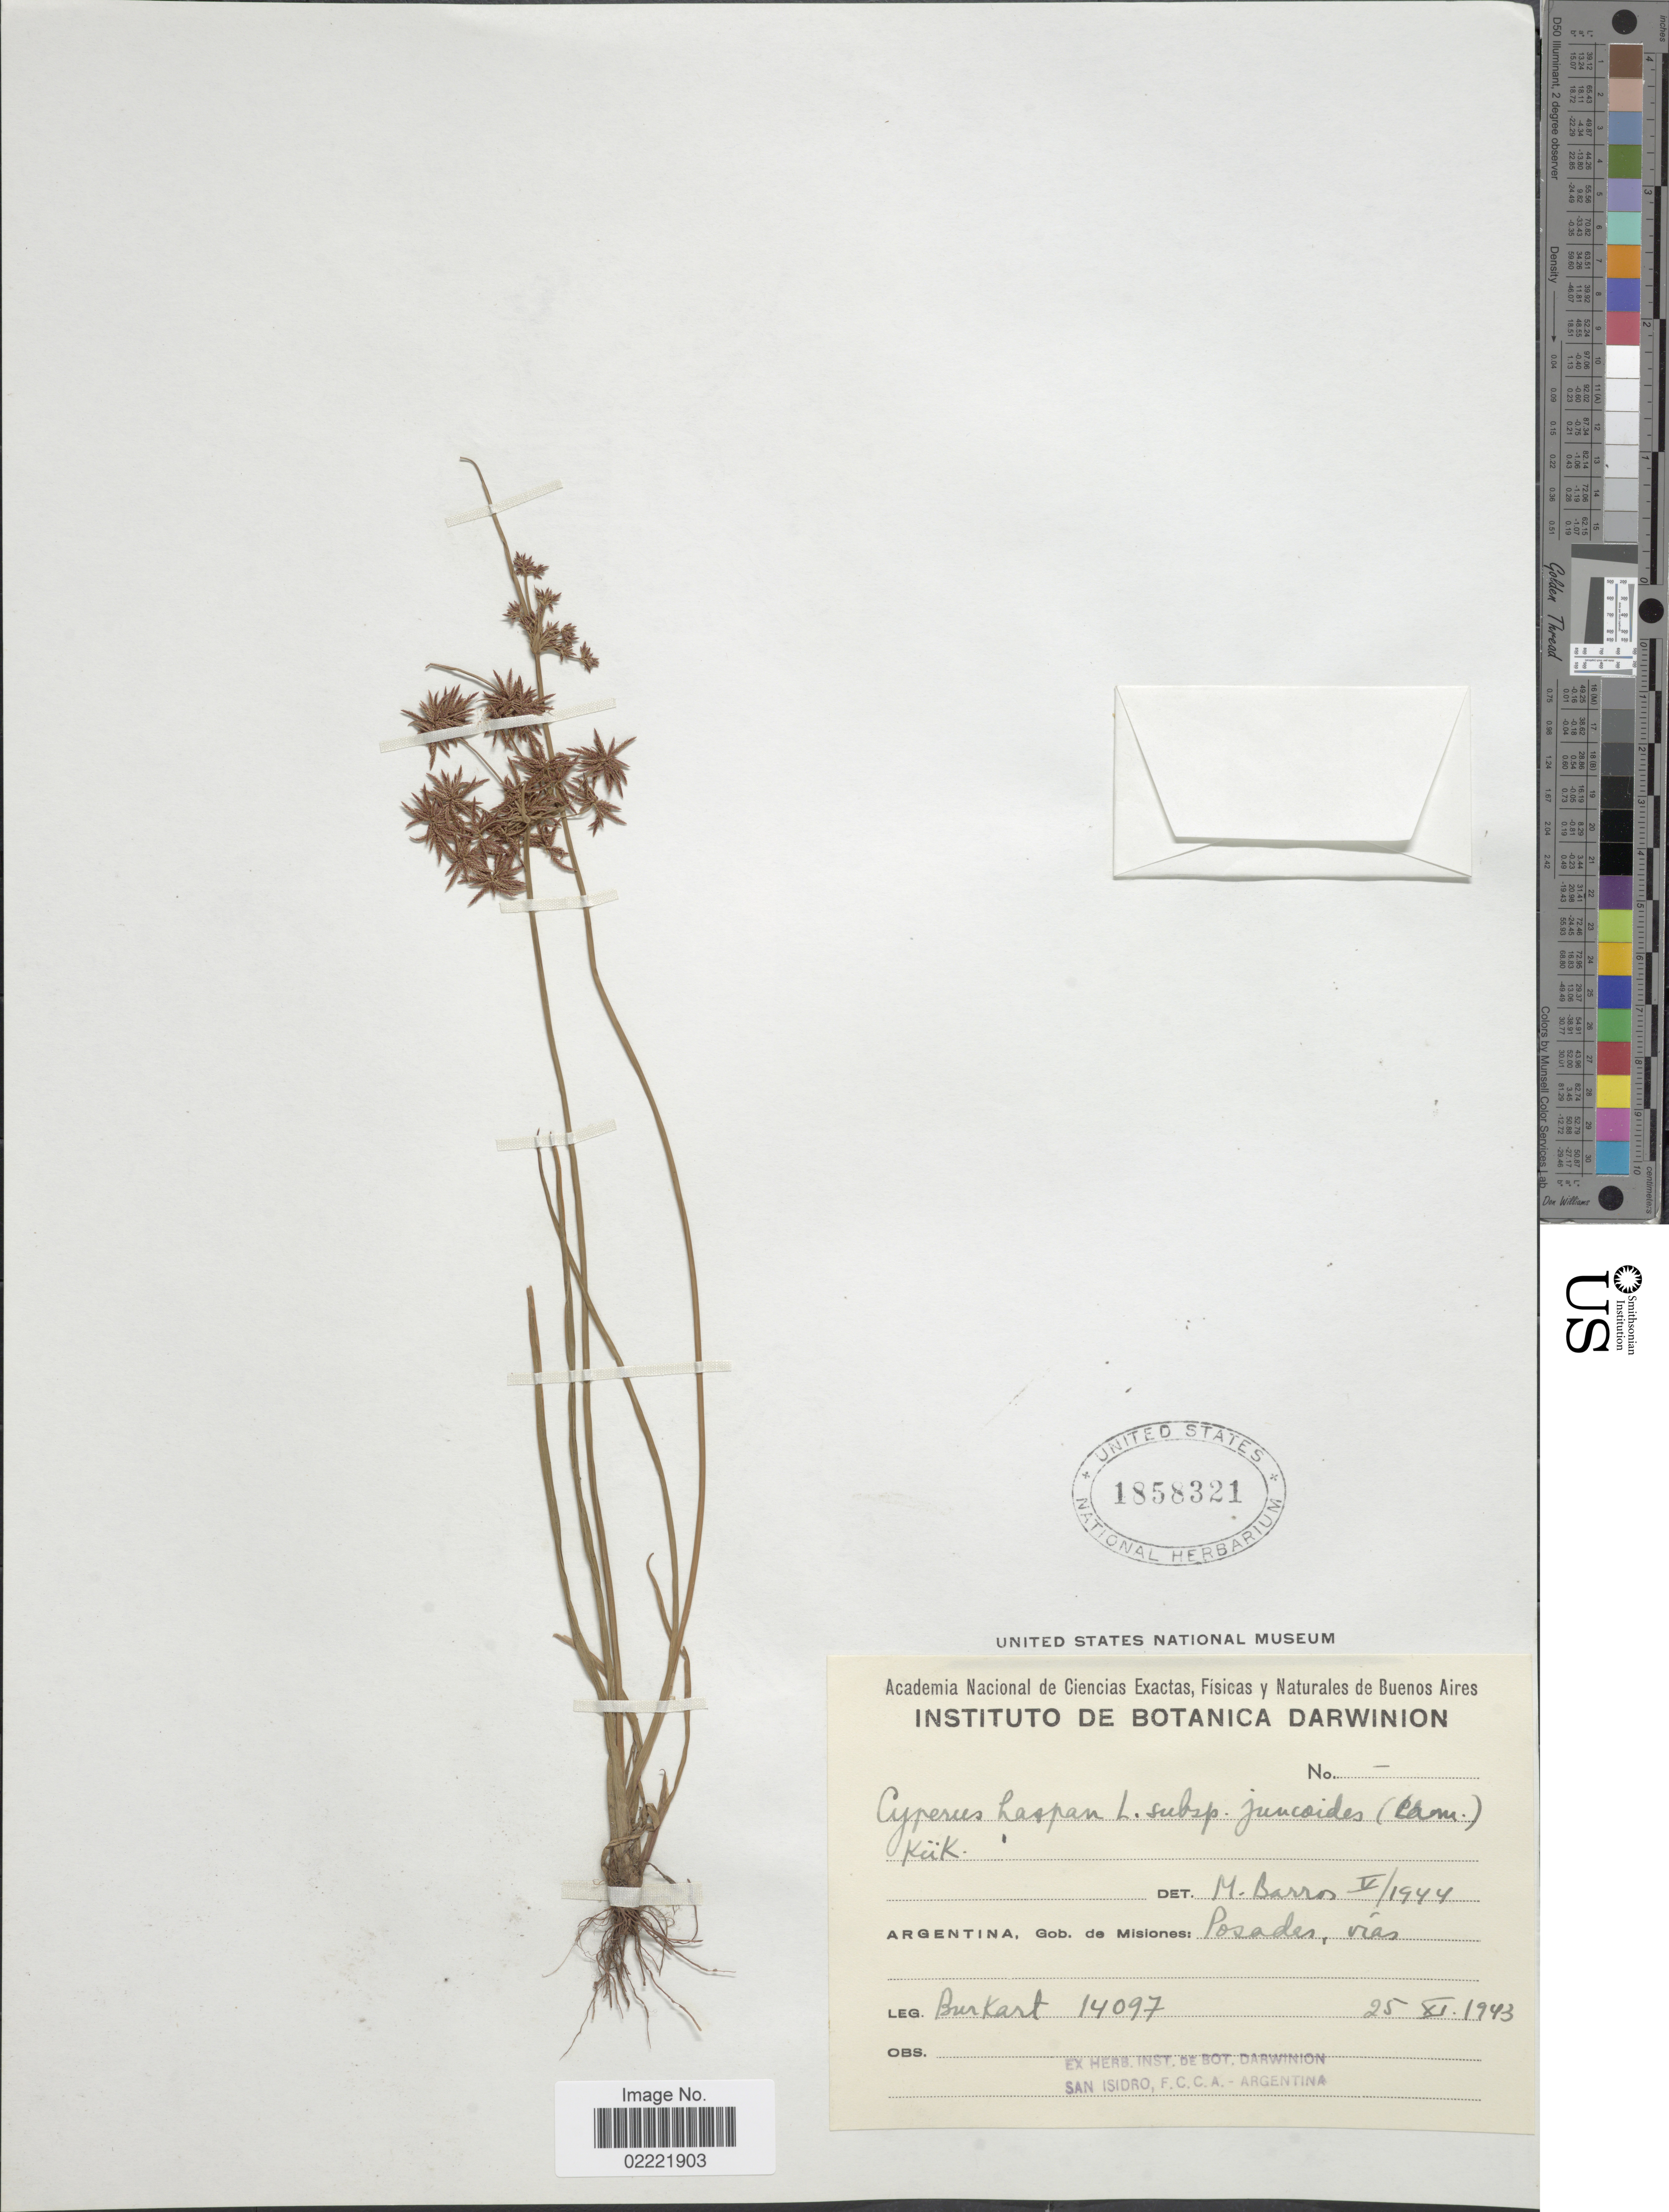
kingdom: Plantae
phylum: Tracheophyta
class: Liliopsida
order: Poales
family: Cyperaceae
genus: Cyperus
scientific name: Cyperus haspan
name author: L.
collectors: -- Burkart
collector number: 14097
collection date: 1943-11-25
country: Argentina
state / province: Misiones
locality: Posadas, vias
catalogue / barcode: US 1858321